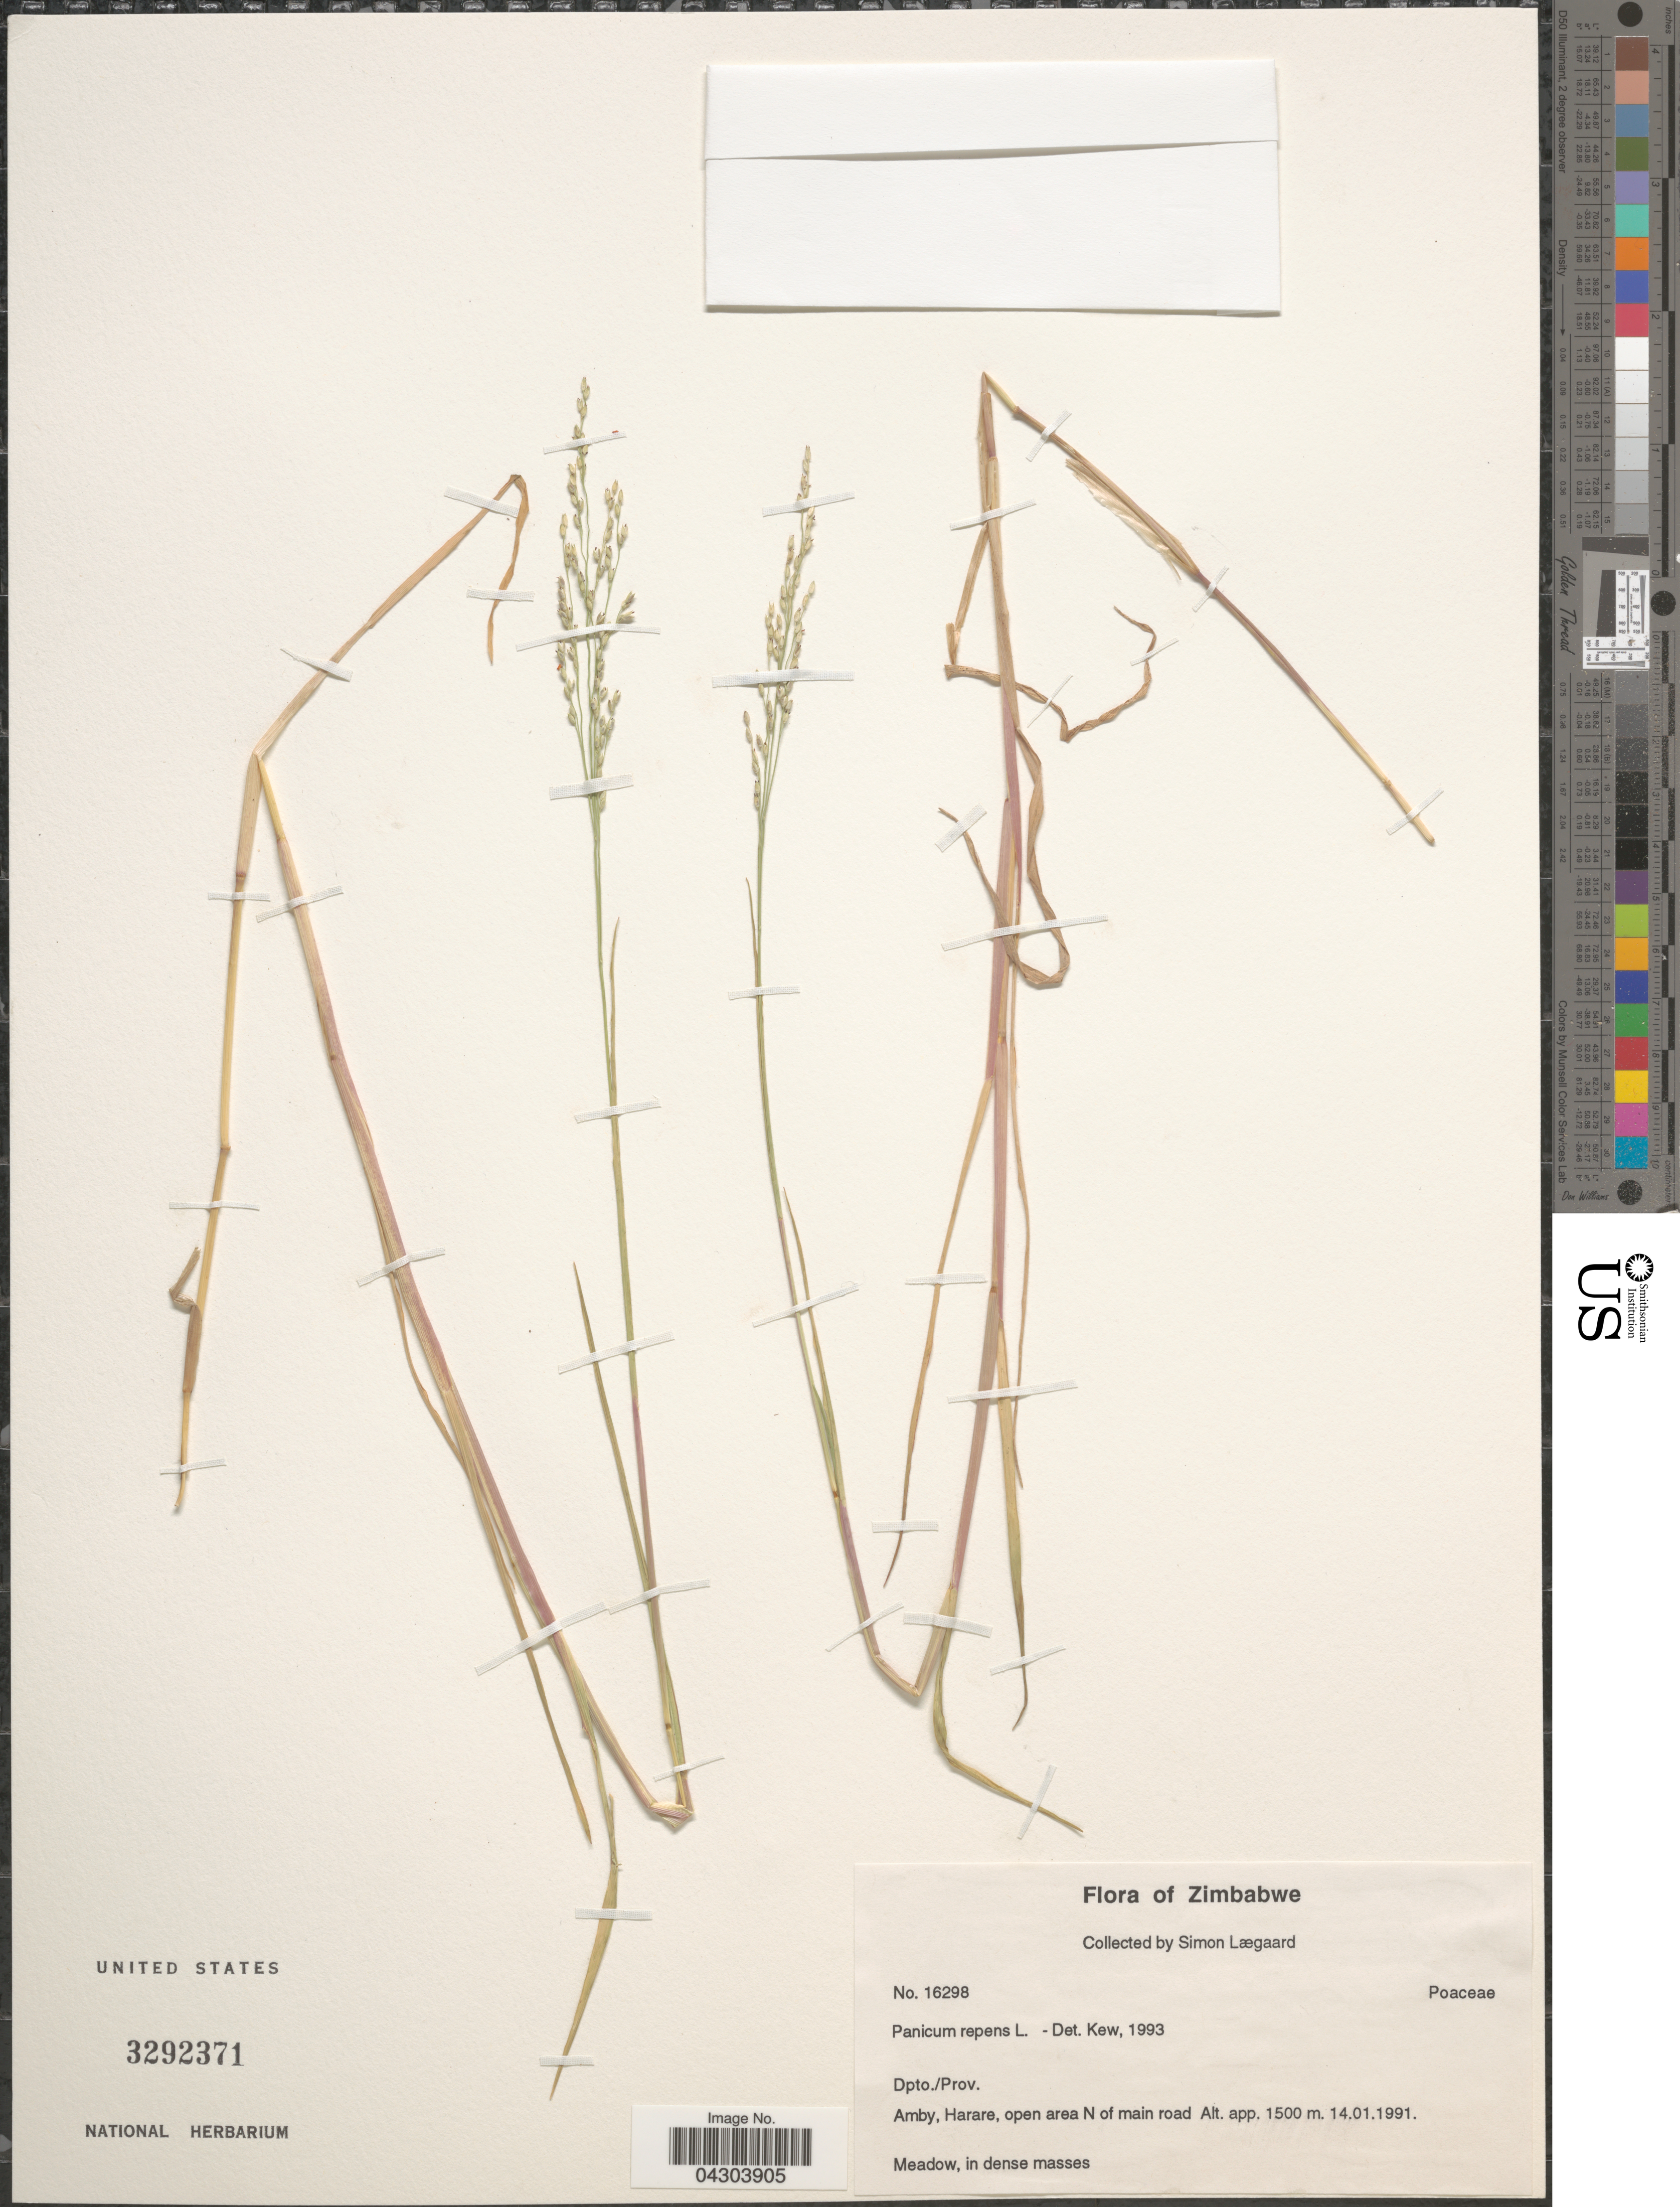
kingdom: Plantae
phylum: Tracheophyta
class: Liliopsida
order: Poales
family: Poaceae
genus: Panicum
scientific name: Panicum repens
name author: L.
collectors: S. Lægaard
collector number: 16298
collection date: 1991-01-14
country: Zimbabwe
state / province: Harare (city)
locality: Dpto./Prov. Amby, Harare, open area N of main road.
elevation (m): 1500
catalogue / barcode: US 3292371